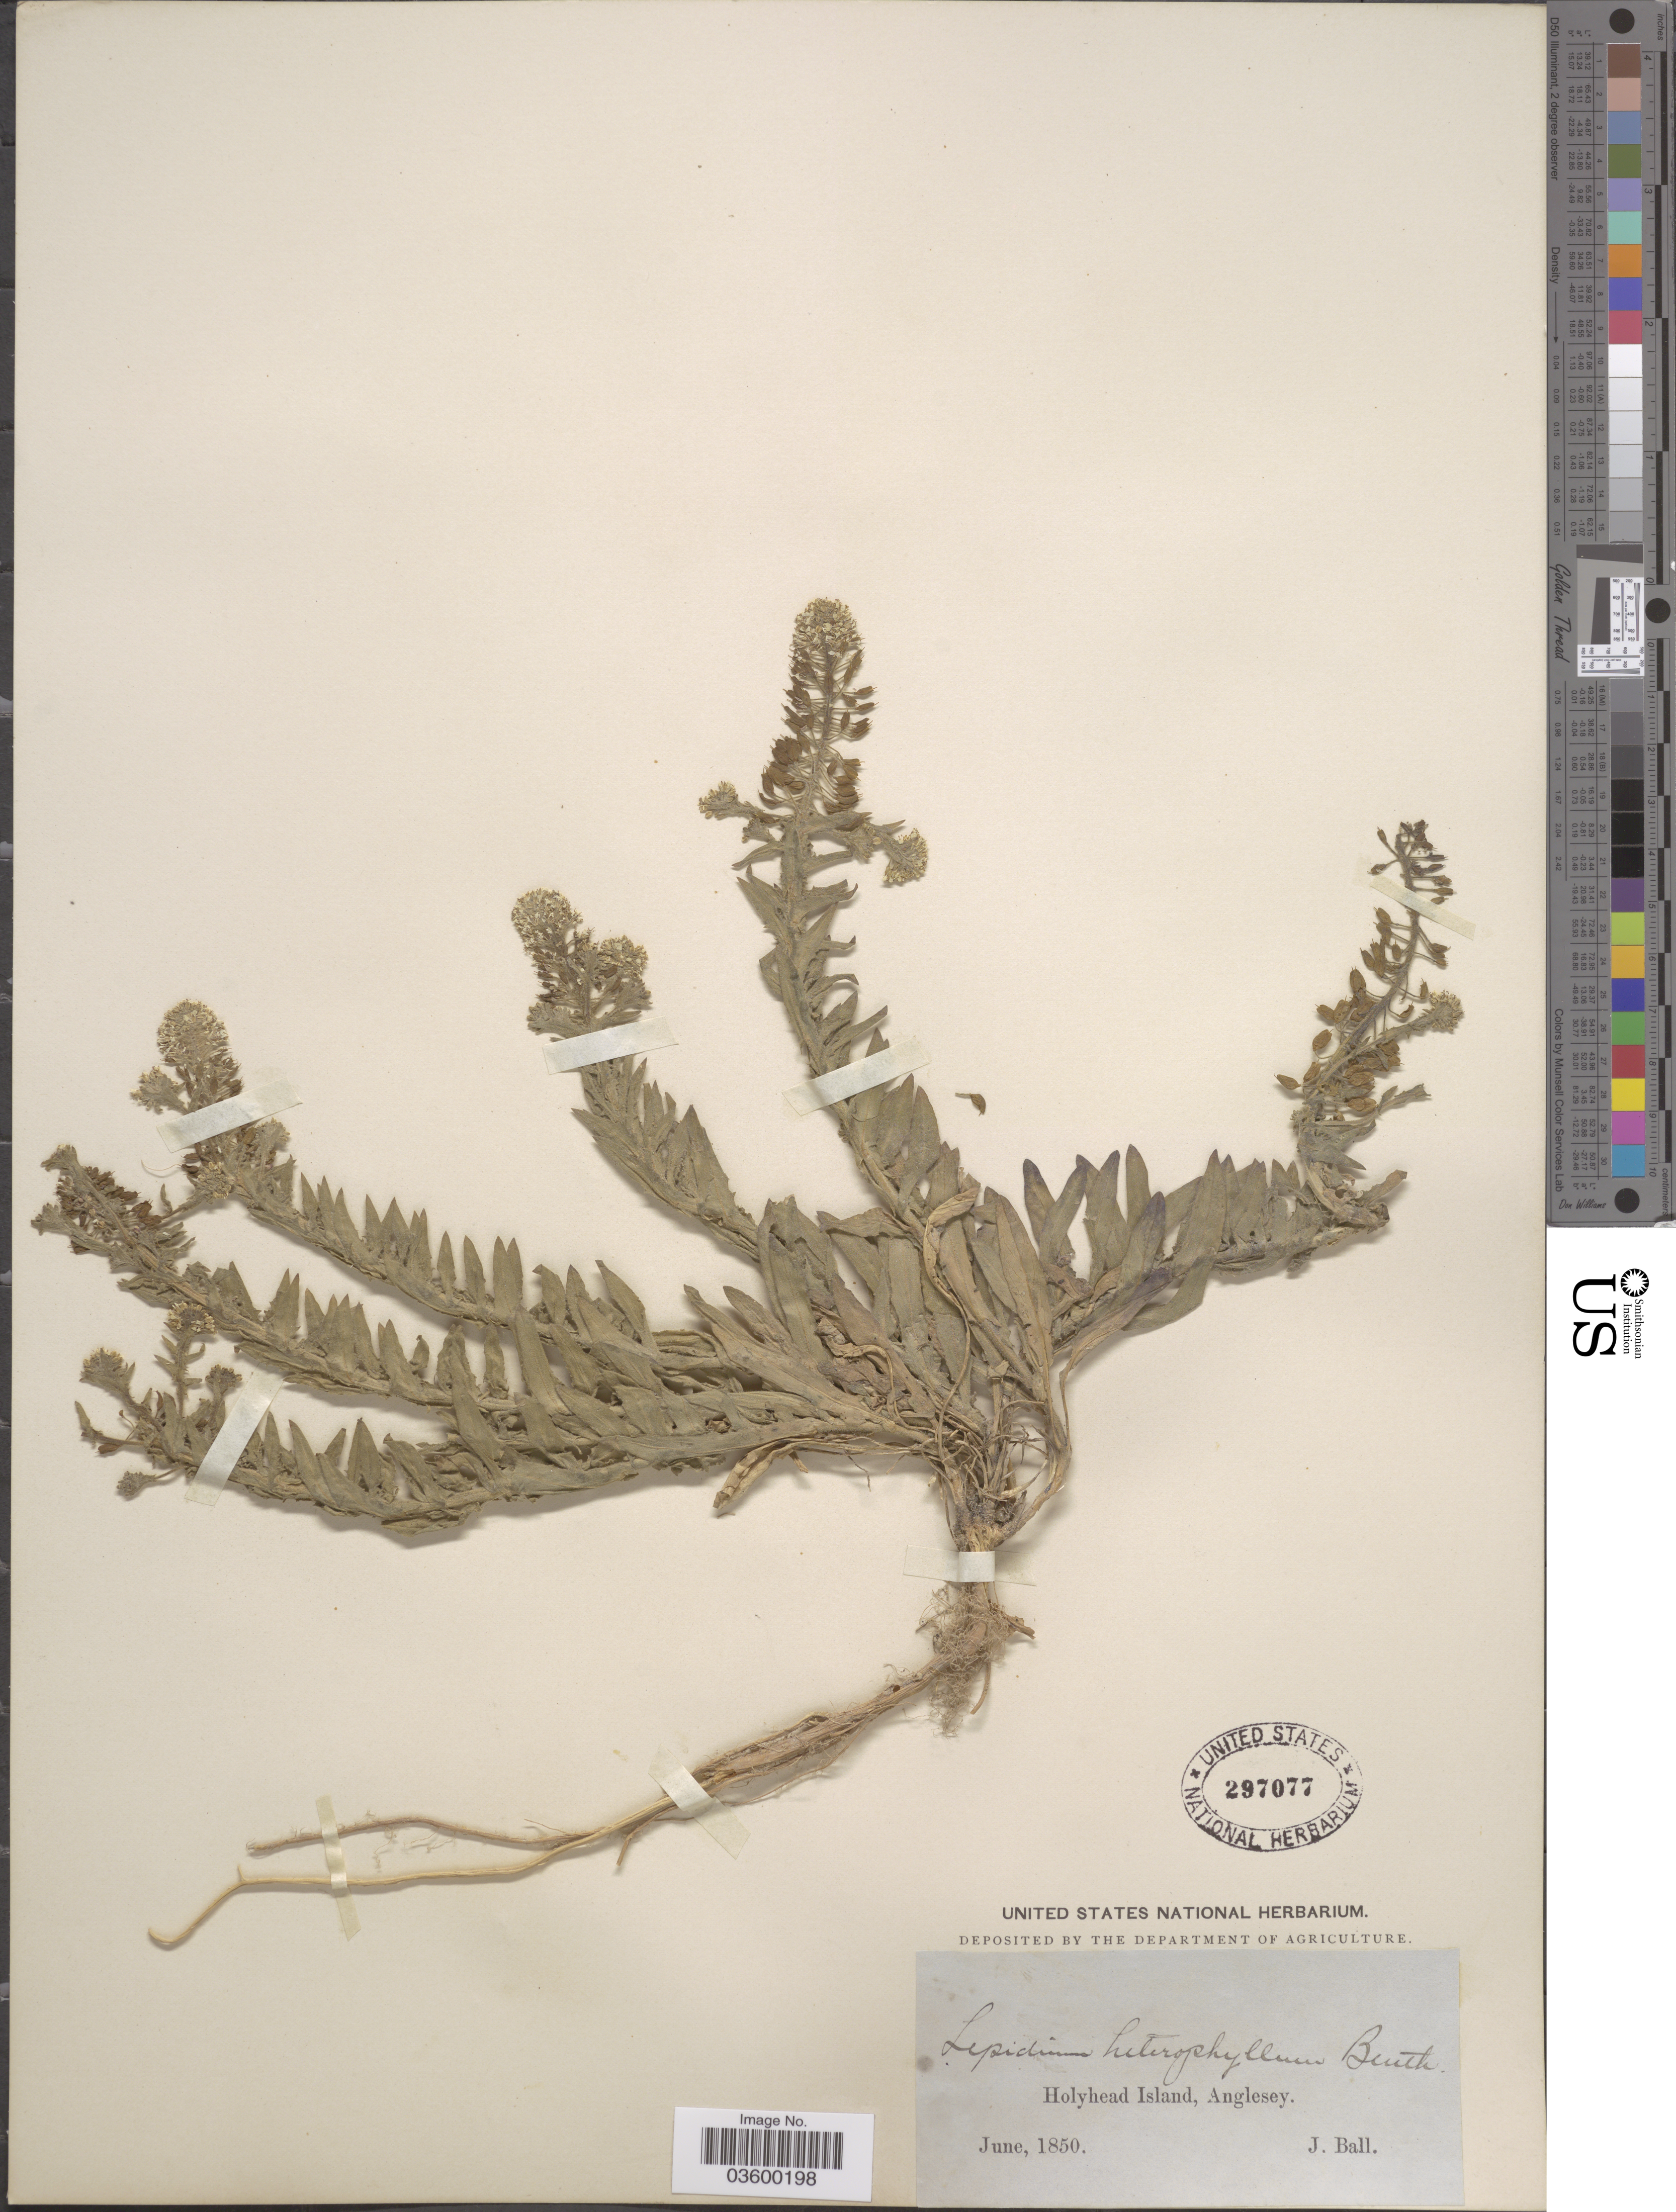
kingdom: Plantae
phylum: Tracheophyta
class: Magnoliopsida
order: Brassicales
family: Brassicaceae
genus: Lepidium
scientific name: Lepidium heterophyllum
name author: Benth.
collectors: J. Ball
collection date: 1850-06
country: United Kingdom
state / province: Wales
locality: Holyhead Island, Anglesey.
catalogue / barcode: US 297077